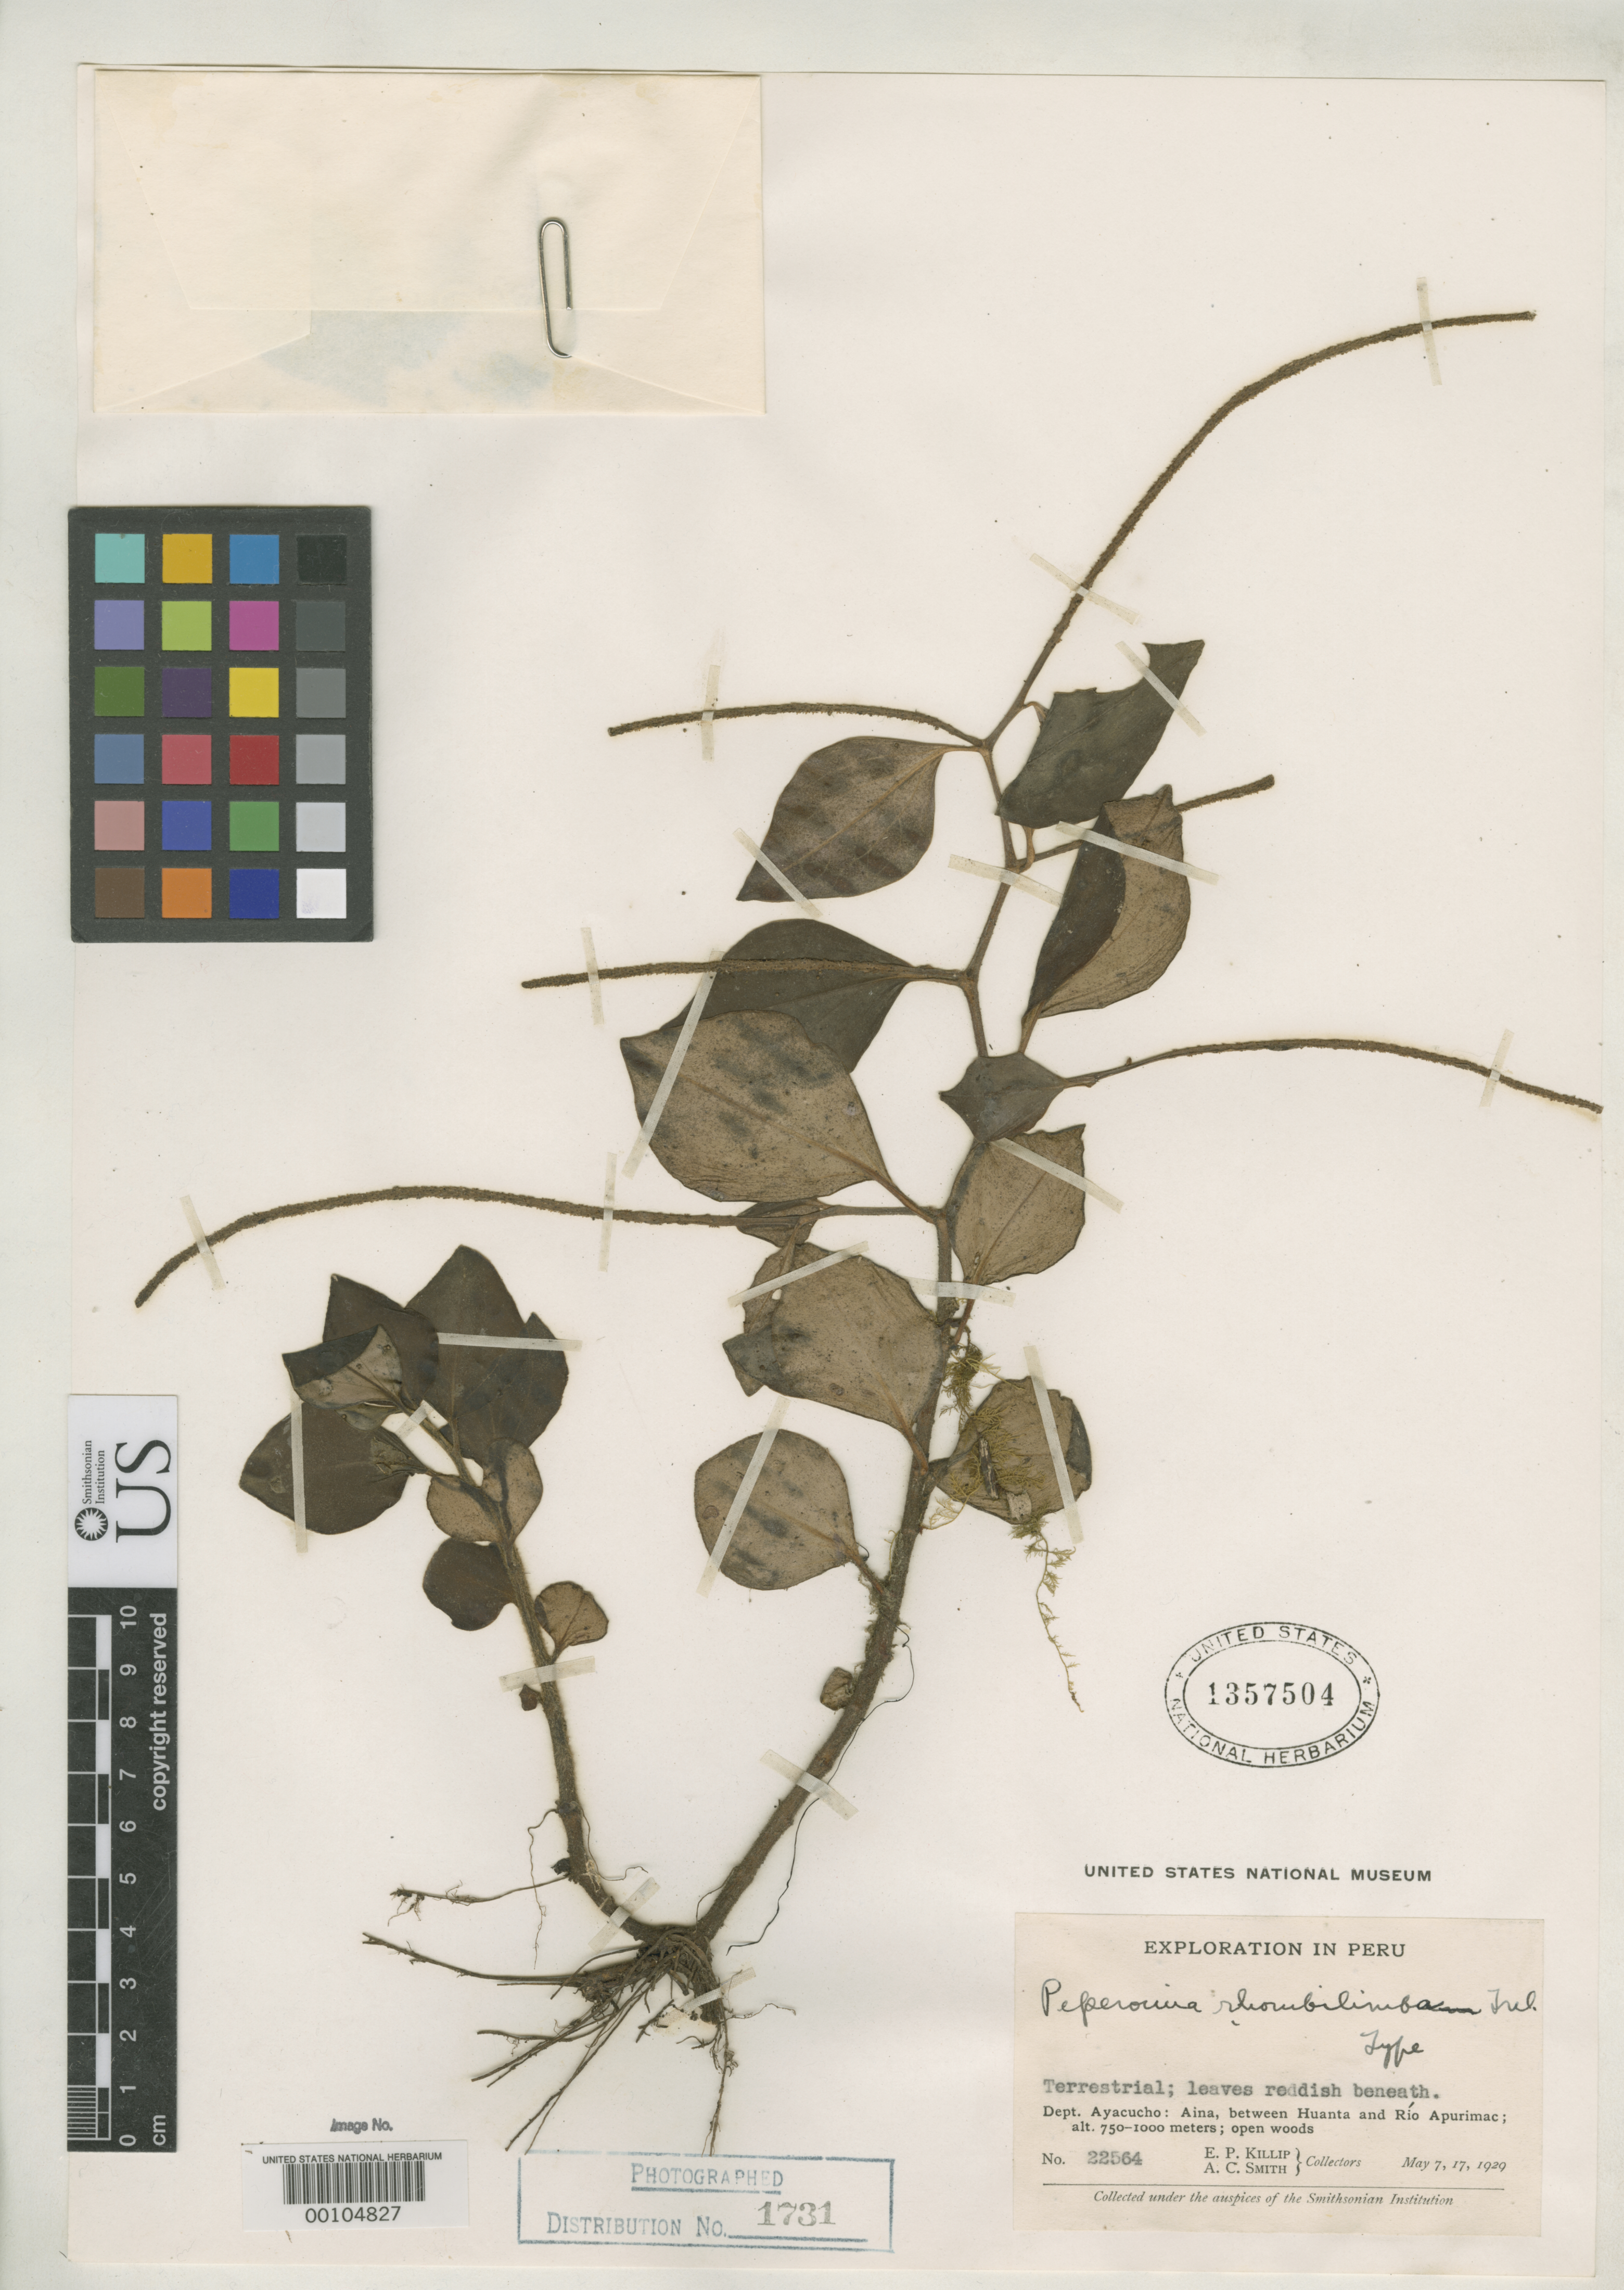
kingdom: Plantae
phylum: Tracheophyta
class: Magnoliopsida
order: Piperales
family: Piperaceae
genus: Peperomia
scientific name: Peperomia rhombilimba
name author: Trel. in J.F. Macbr.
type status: Holotype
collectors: E. P. Killip & A. C. Smith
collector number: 22564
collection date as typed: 07 May 1929 to 17 May 1929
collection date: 1929-05-07/1929-05-17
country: Peru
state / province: Ayacucho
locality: Aina, between Huanta and Río Apurímac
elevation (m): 750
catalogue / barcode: US 1357504